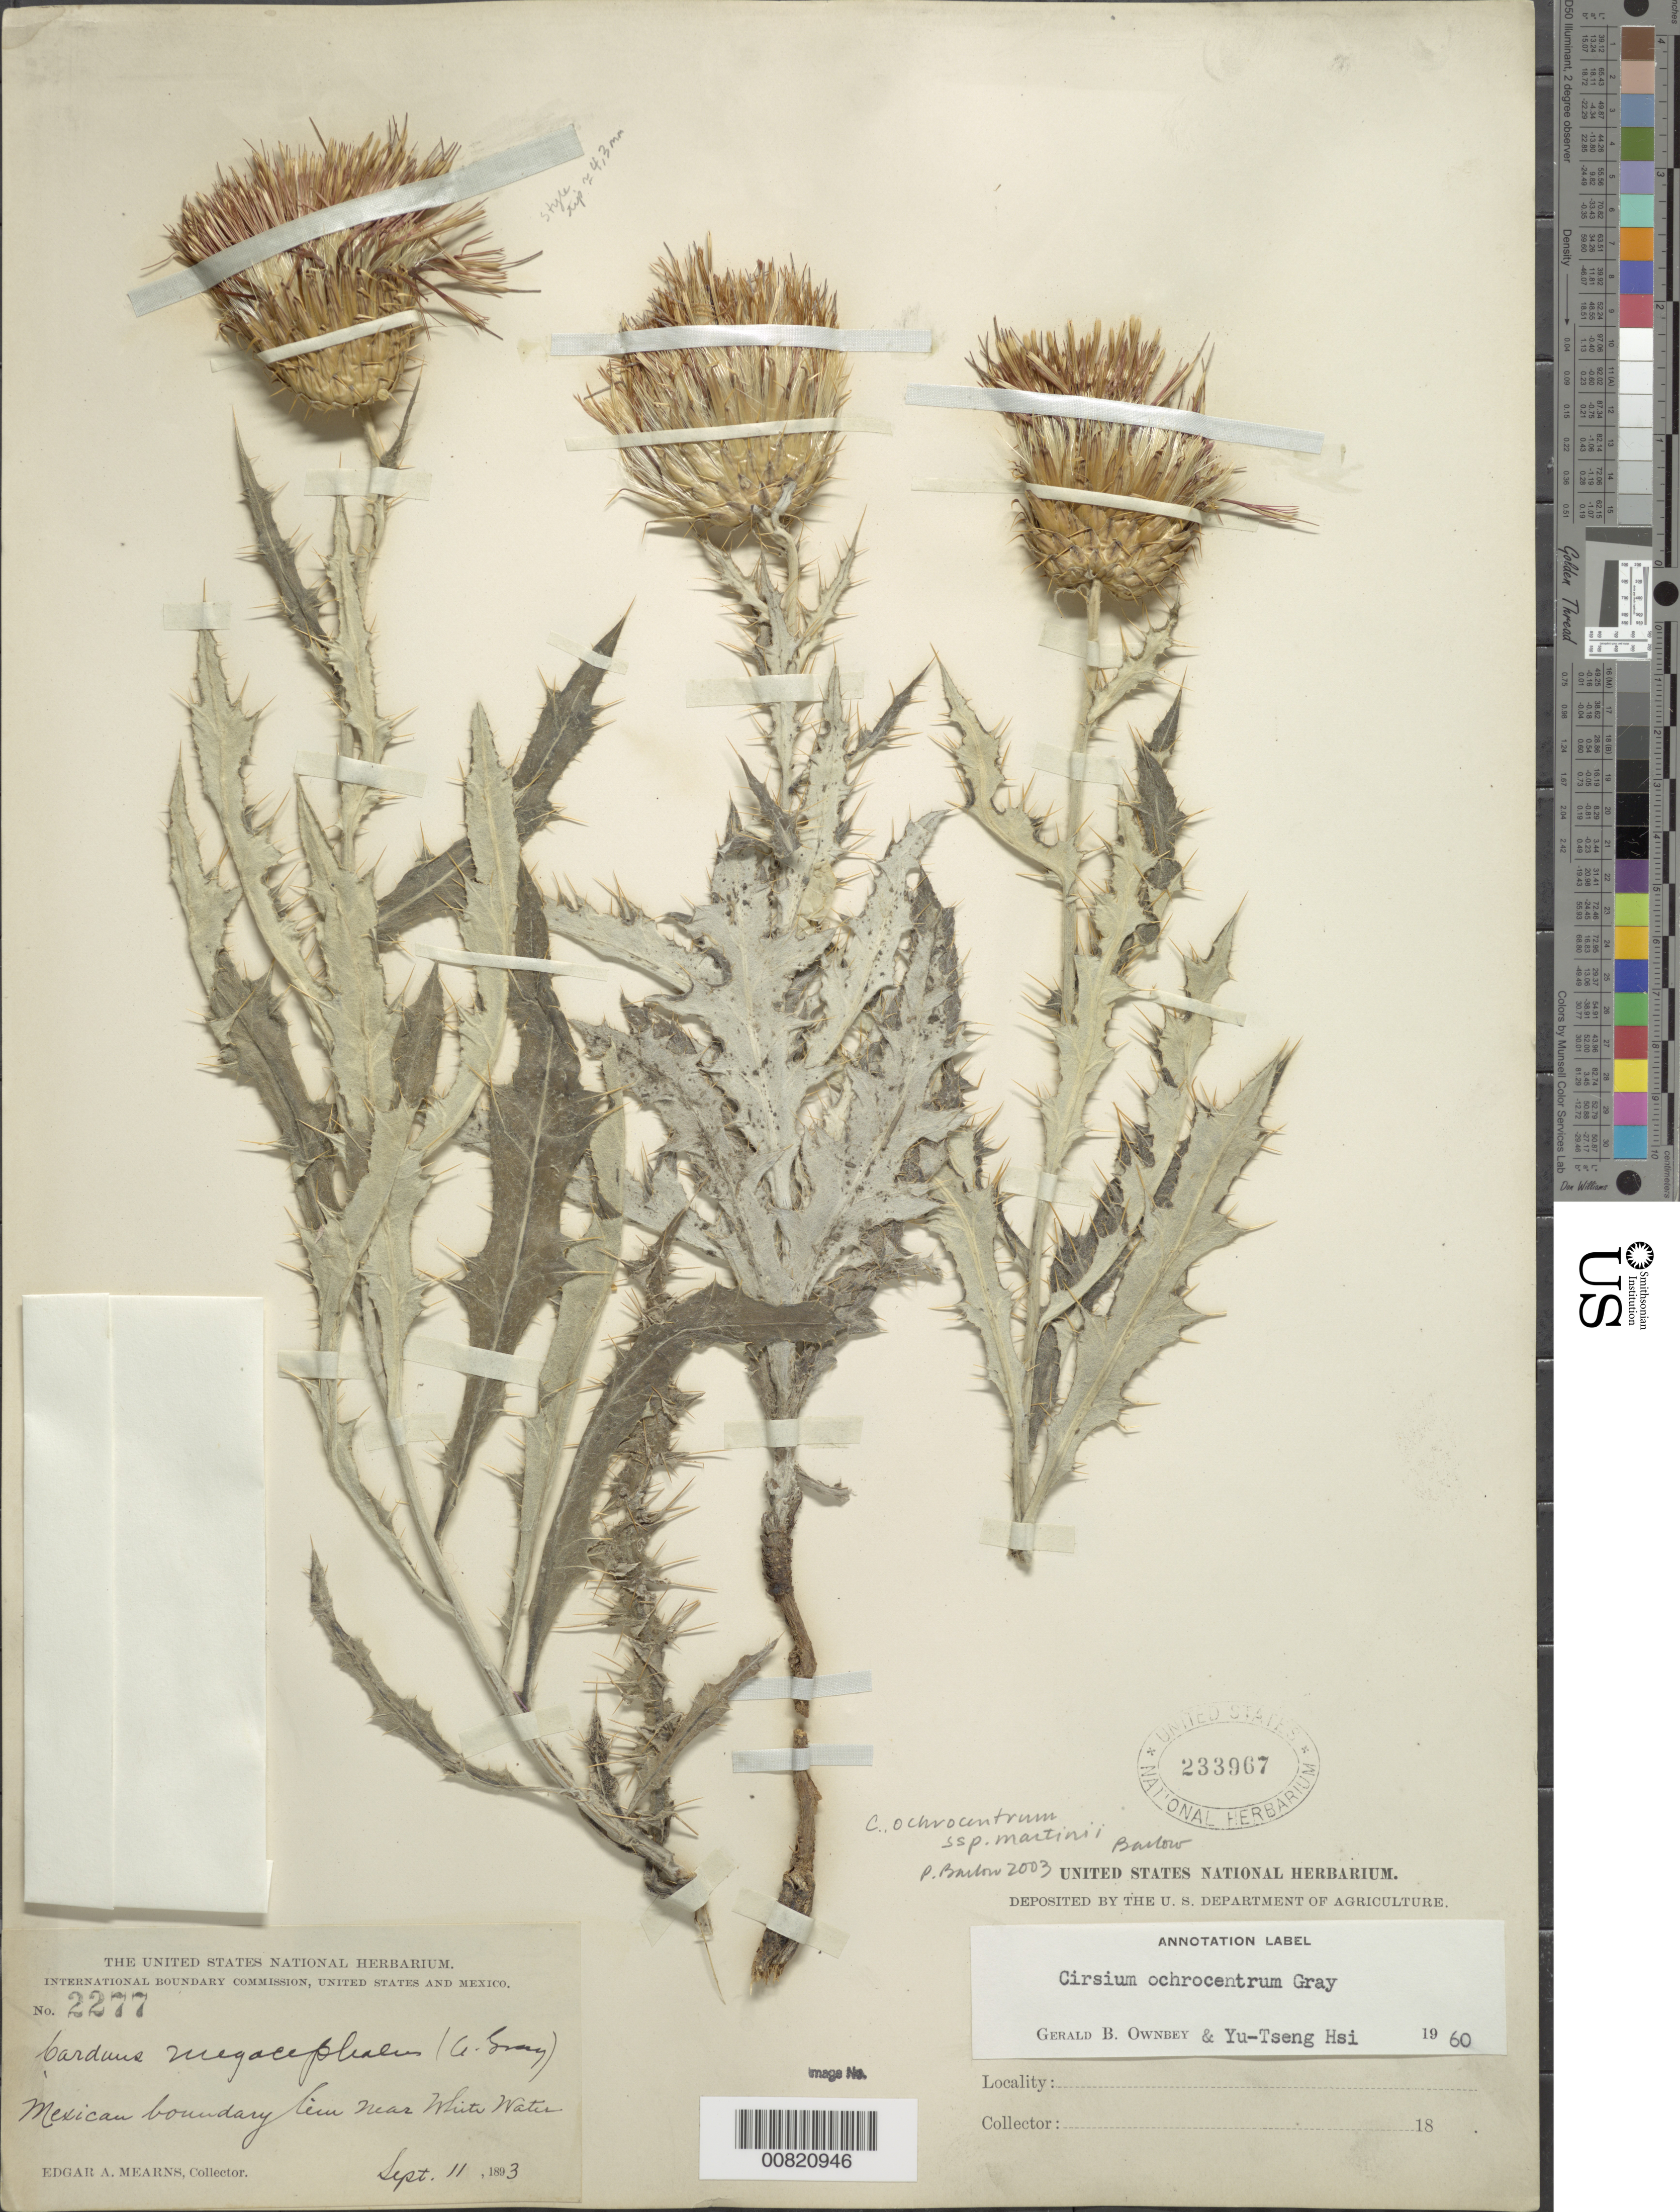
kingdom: Plantae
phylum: Tracheophyta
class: Magnoliopsida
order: Asterales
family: Asteraceae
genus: Cirsium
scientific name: Cirsium ochrocentrum subsp. martinii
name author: Barlow-Irick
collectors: E. A. Mearns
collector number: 2277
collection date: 1893-09-11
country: United States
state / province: Arizona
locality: International Boundary, United States and Mexico, Mexican boundary line near Whiter Water.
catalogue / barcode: US 233967